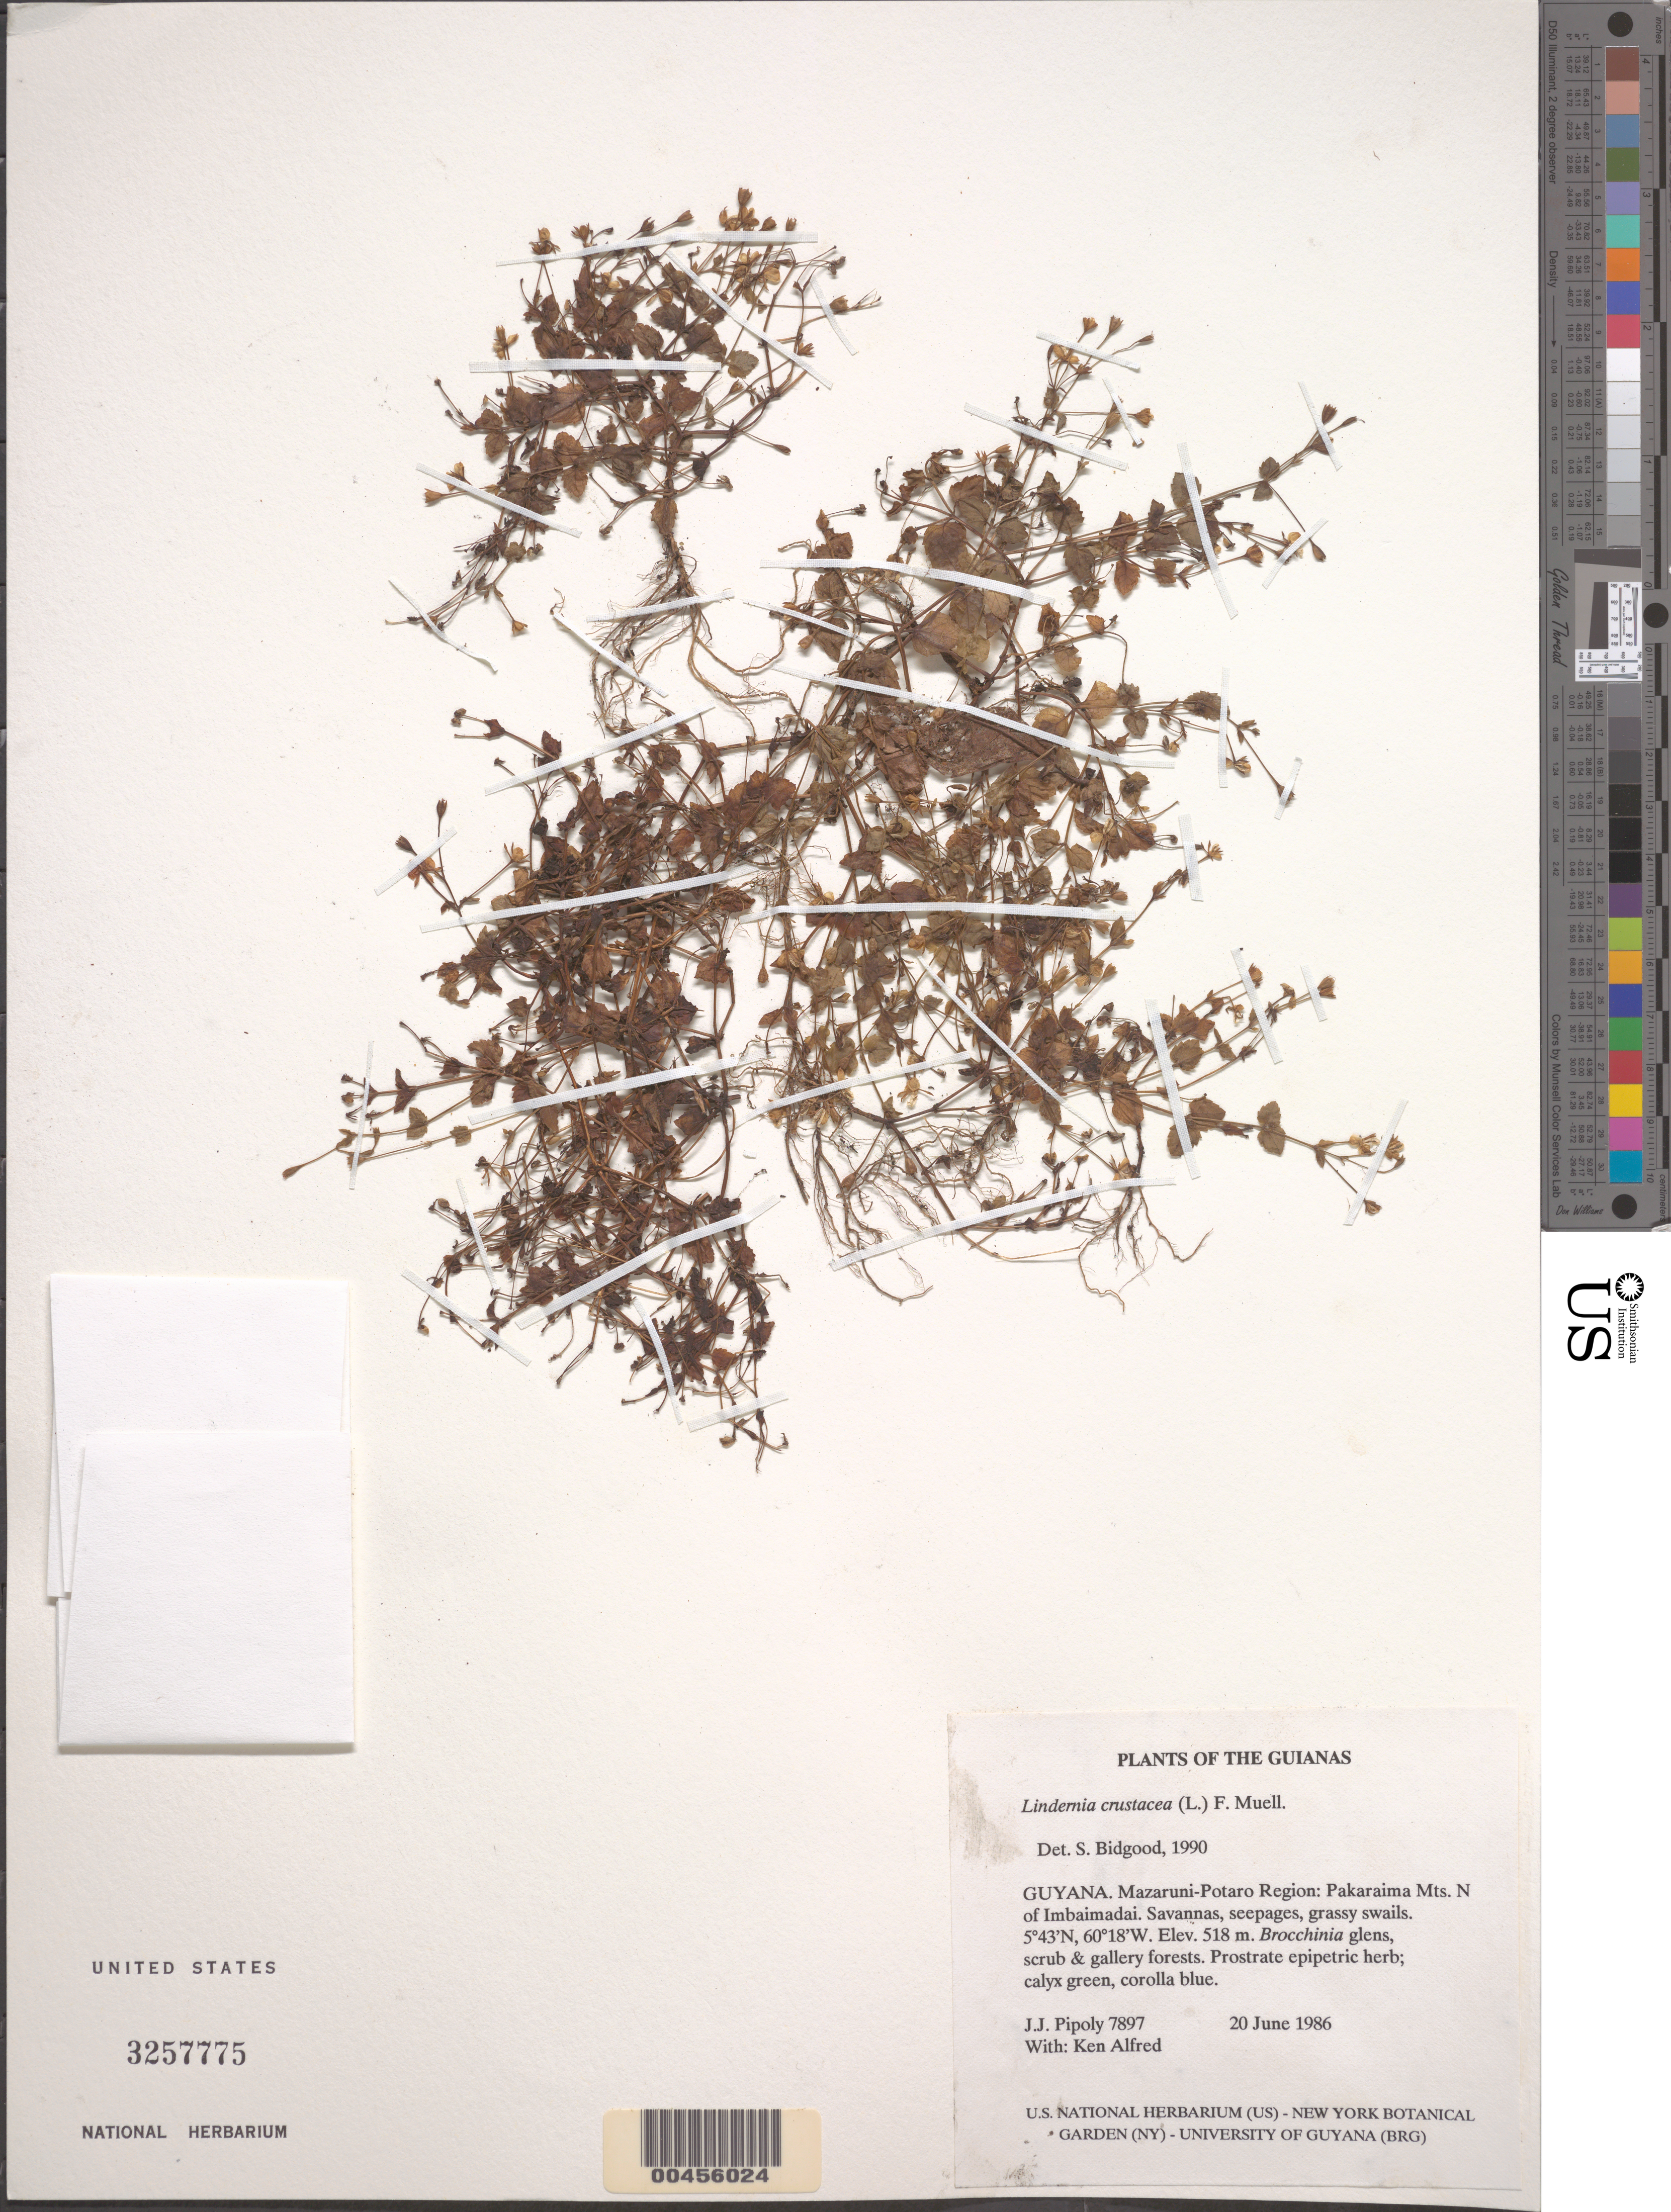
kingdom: Plantae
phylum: Tracheophyta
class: Magnoliopsida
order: Lamiales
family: Linderniaceae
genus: Lindernia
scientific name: Lindernia crustacea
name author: (L.) F. Muell.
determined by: Bidgood, S.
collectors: J. J. Pipoly & K. Alfred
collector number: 7897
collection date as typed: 20 June 1986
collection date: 1986-06-20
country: Guyana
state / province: Cuyuni-Mazaruni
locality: Pakaraima Mts. N of Imbaimadai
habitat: Savannas, seepages, grassy swails, Brocchinia glens, scrub & gallery forests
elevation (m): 518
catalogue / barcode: US 3257775